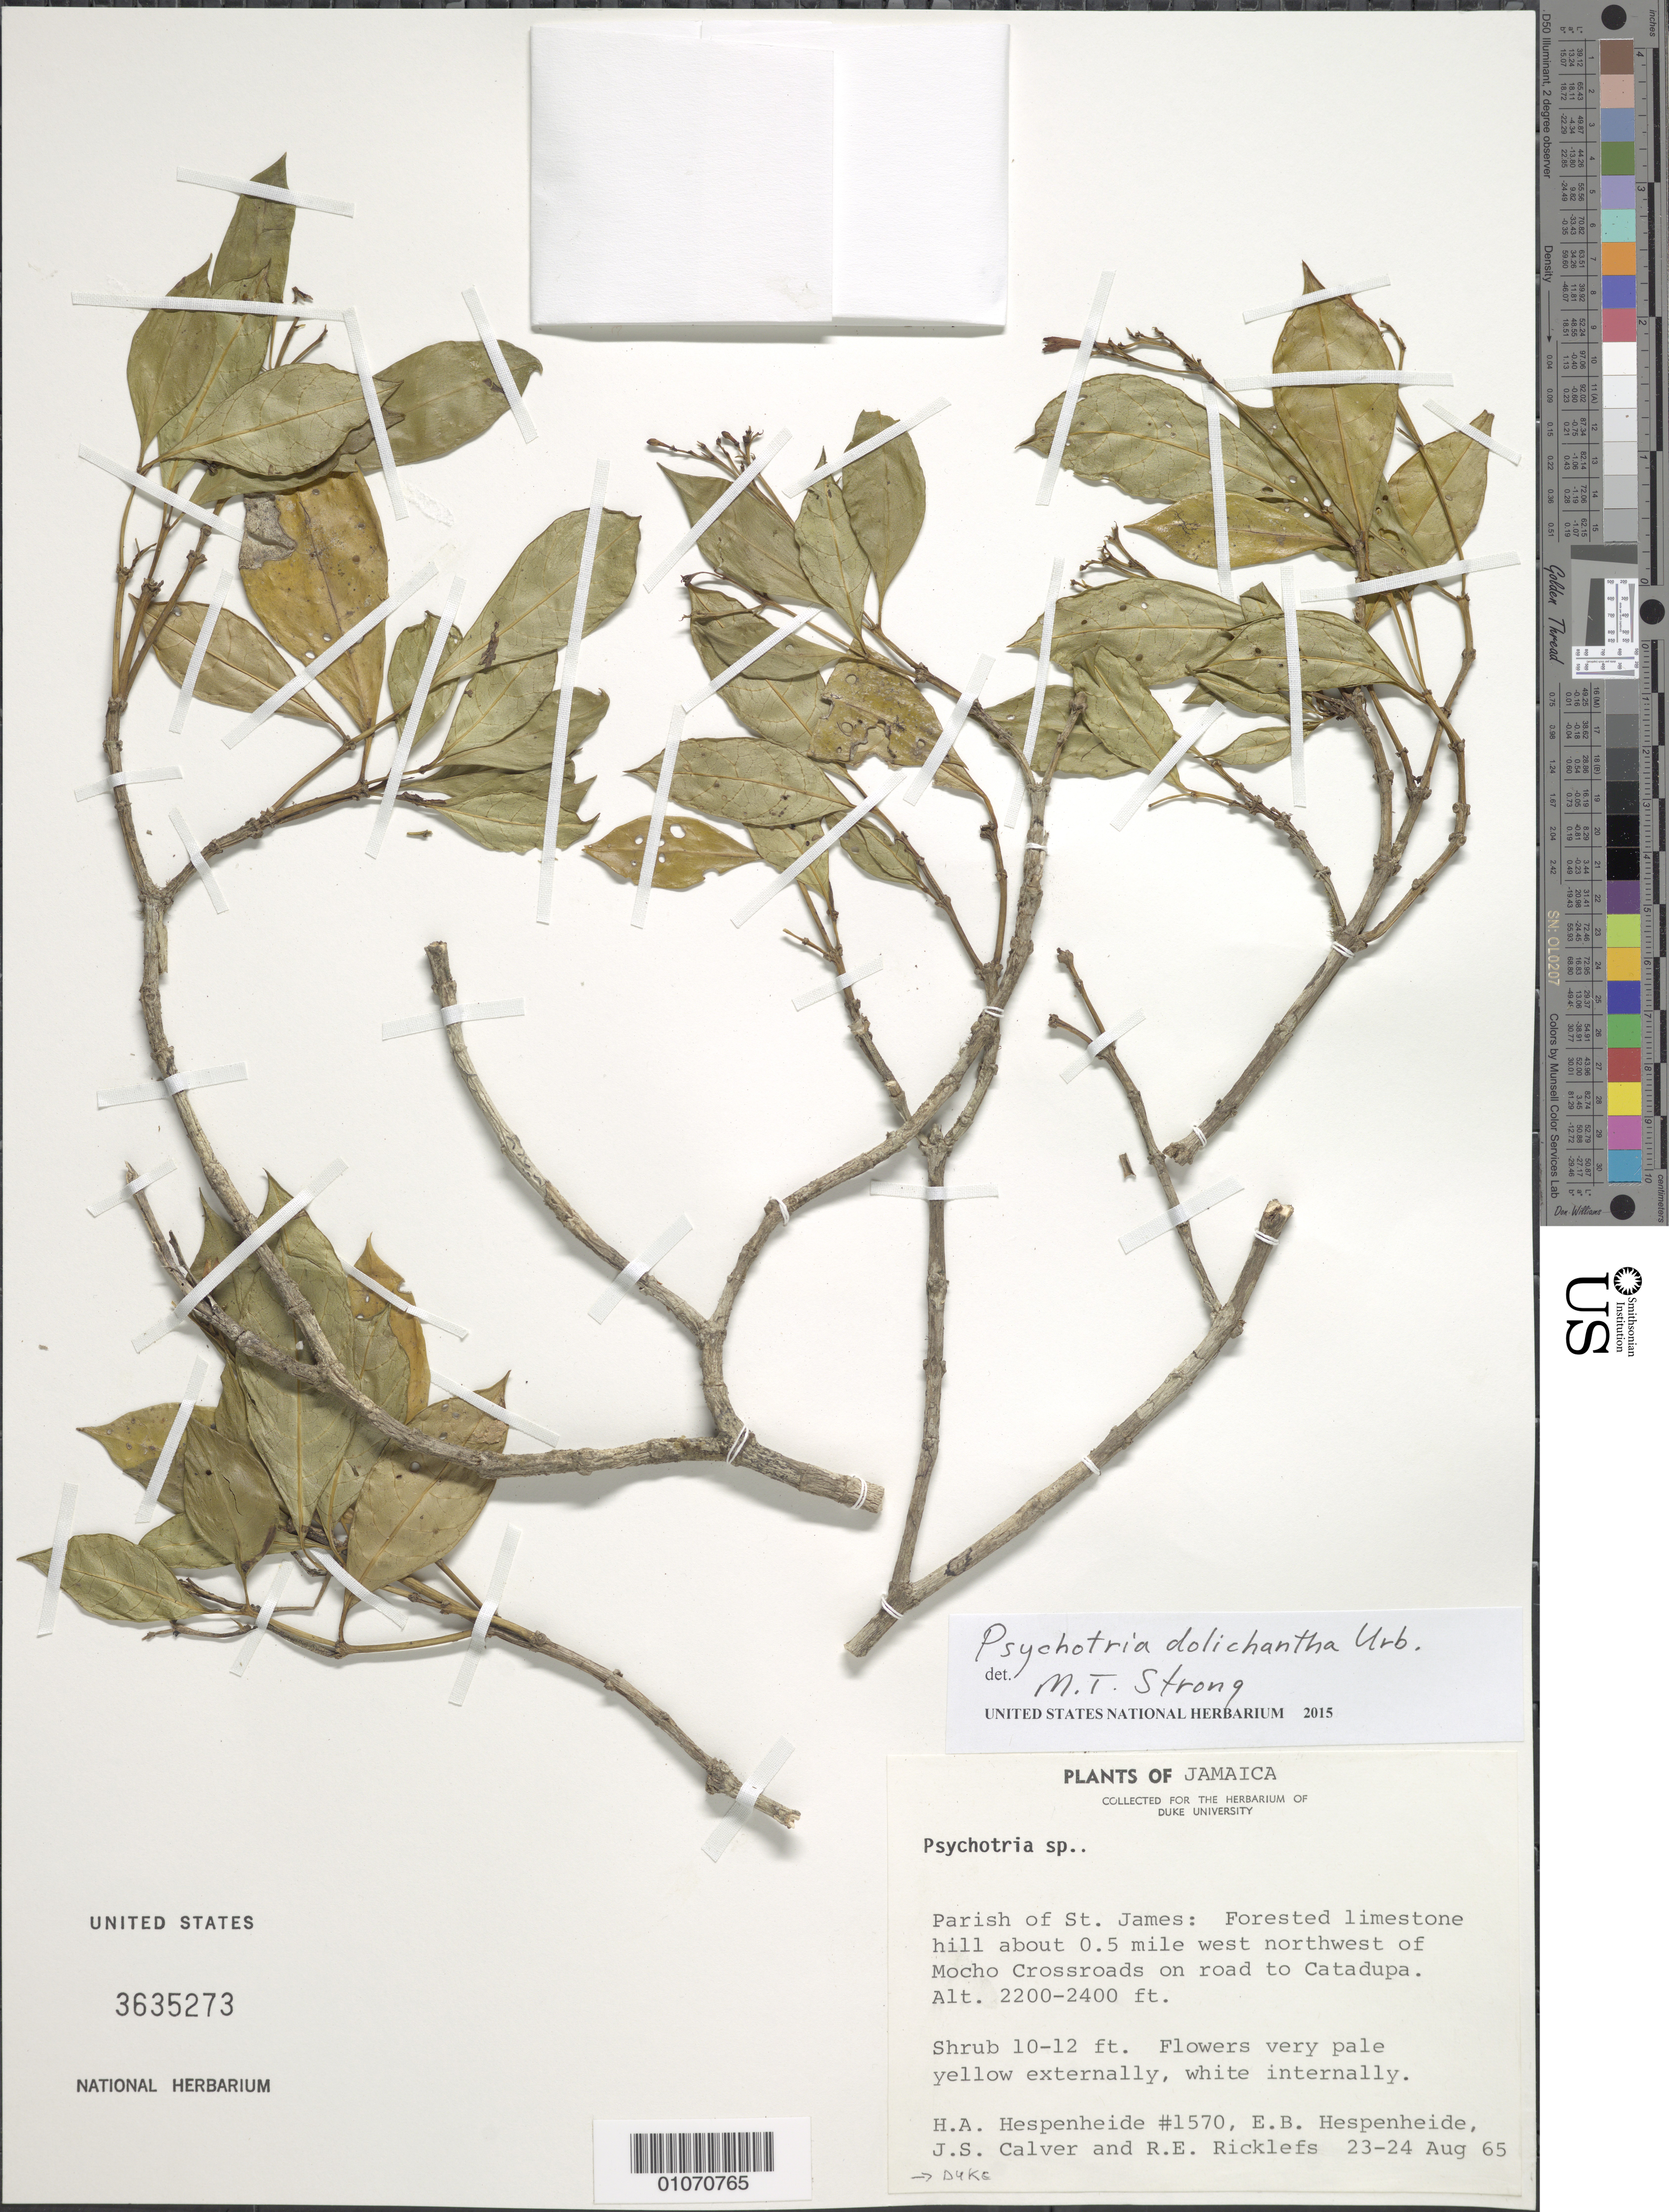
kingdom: Plantae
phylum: Tracheophyta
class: Magnoliopsida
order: Gentianales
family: Rubiaceae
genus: Psychotria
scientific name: Psychotria dolichantha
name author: Urb.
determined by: Strong, M. T., (US), Smithsonian Institution - National Museum of Natural History (UNITED STATES)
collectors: H. A. Hespenheide, E. Hespenheide, J. Calver & R. Ricklefs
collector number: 1570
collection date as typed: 23 Aug 1965 to 24 Aug 1965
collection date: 1965-08-23/1965-08-24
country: Jamaica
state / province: Saint James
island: Jamaica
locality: Mocho Crossroads, 0.5 mile WNW, on road to Catadupa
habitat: Forested limestone hill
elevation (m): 671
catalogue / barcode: US 3635273